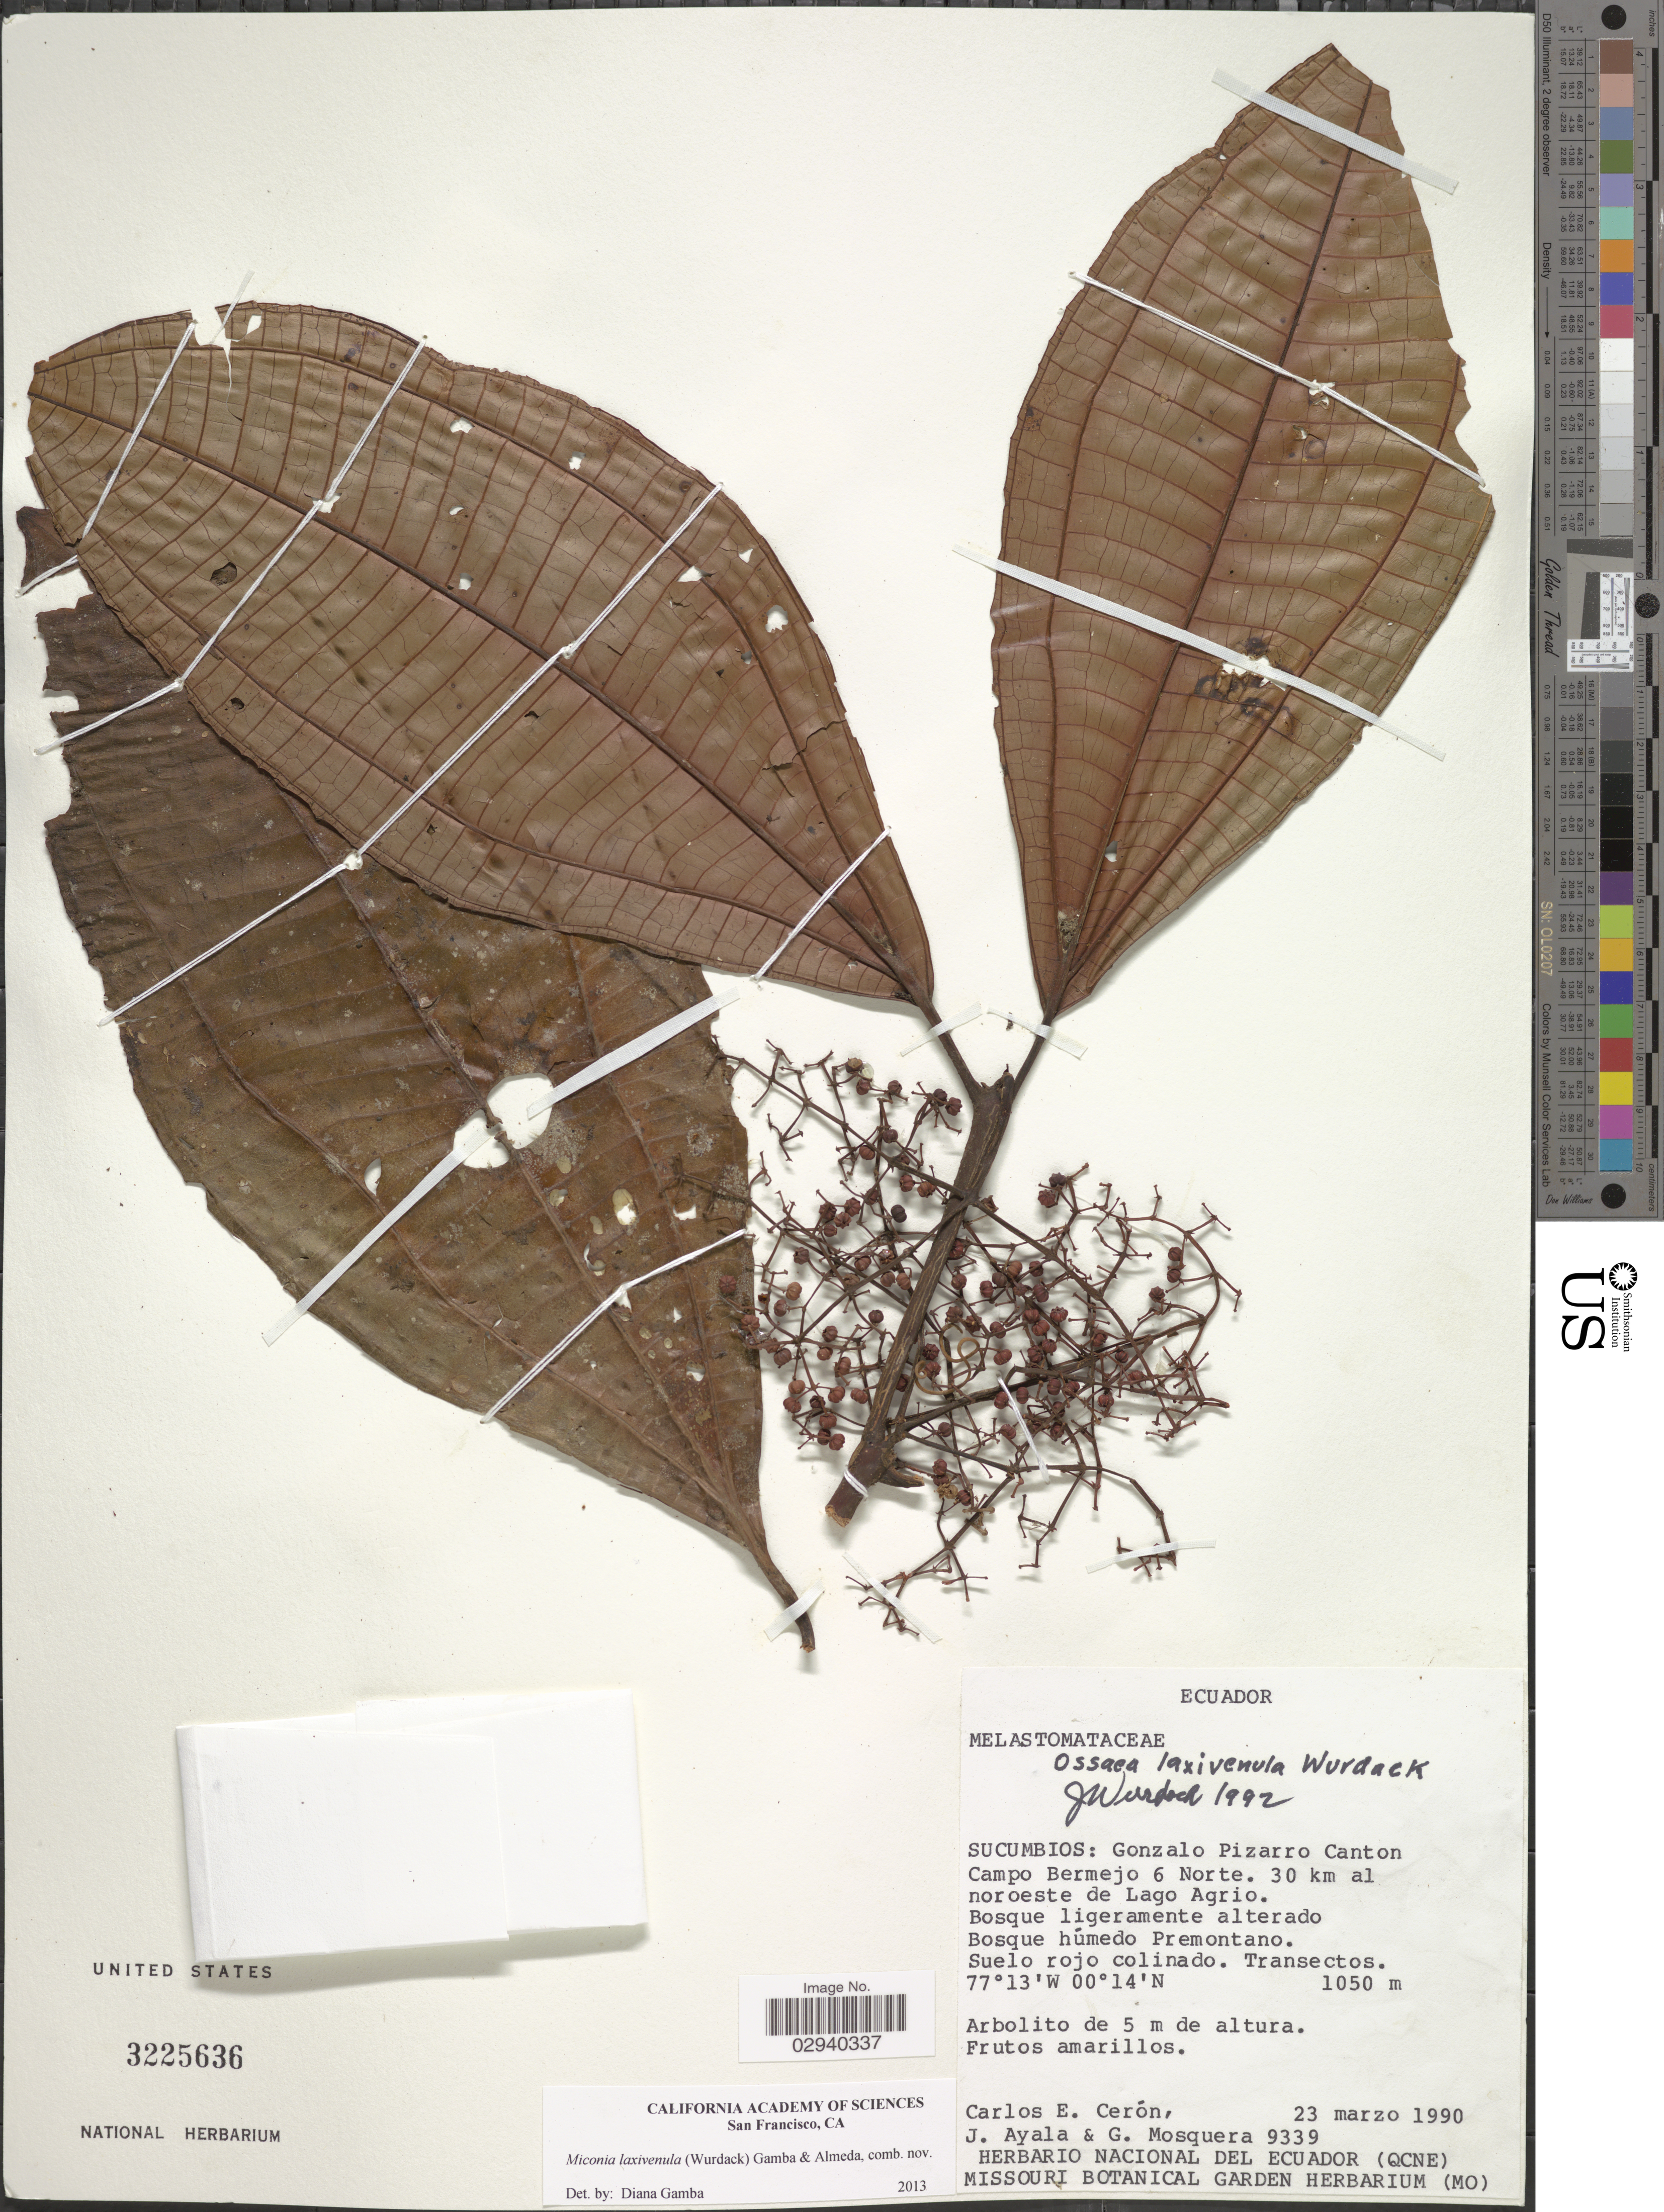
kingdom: Plantae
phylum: Tracheophyta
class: Magnoliopsida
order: Myrtales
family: Melastomataceae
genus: Miconia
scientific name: Miconia laxivenula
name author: (Wurdack) Gamba & Almeda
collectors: C. E. Cerón M., J. Ayala & G. Mosquera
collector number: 9339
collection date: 1990-03-23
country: Ecuador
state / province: Sucumbíos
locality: Gonzalo Pizarro Canton, Campo Bermejo 6 Norte. 30 km al noroeste de Lago Agrio.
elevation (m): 1050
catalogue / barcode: US 3225636